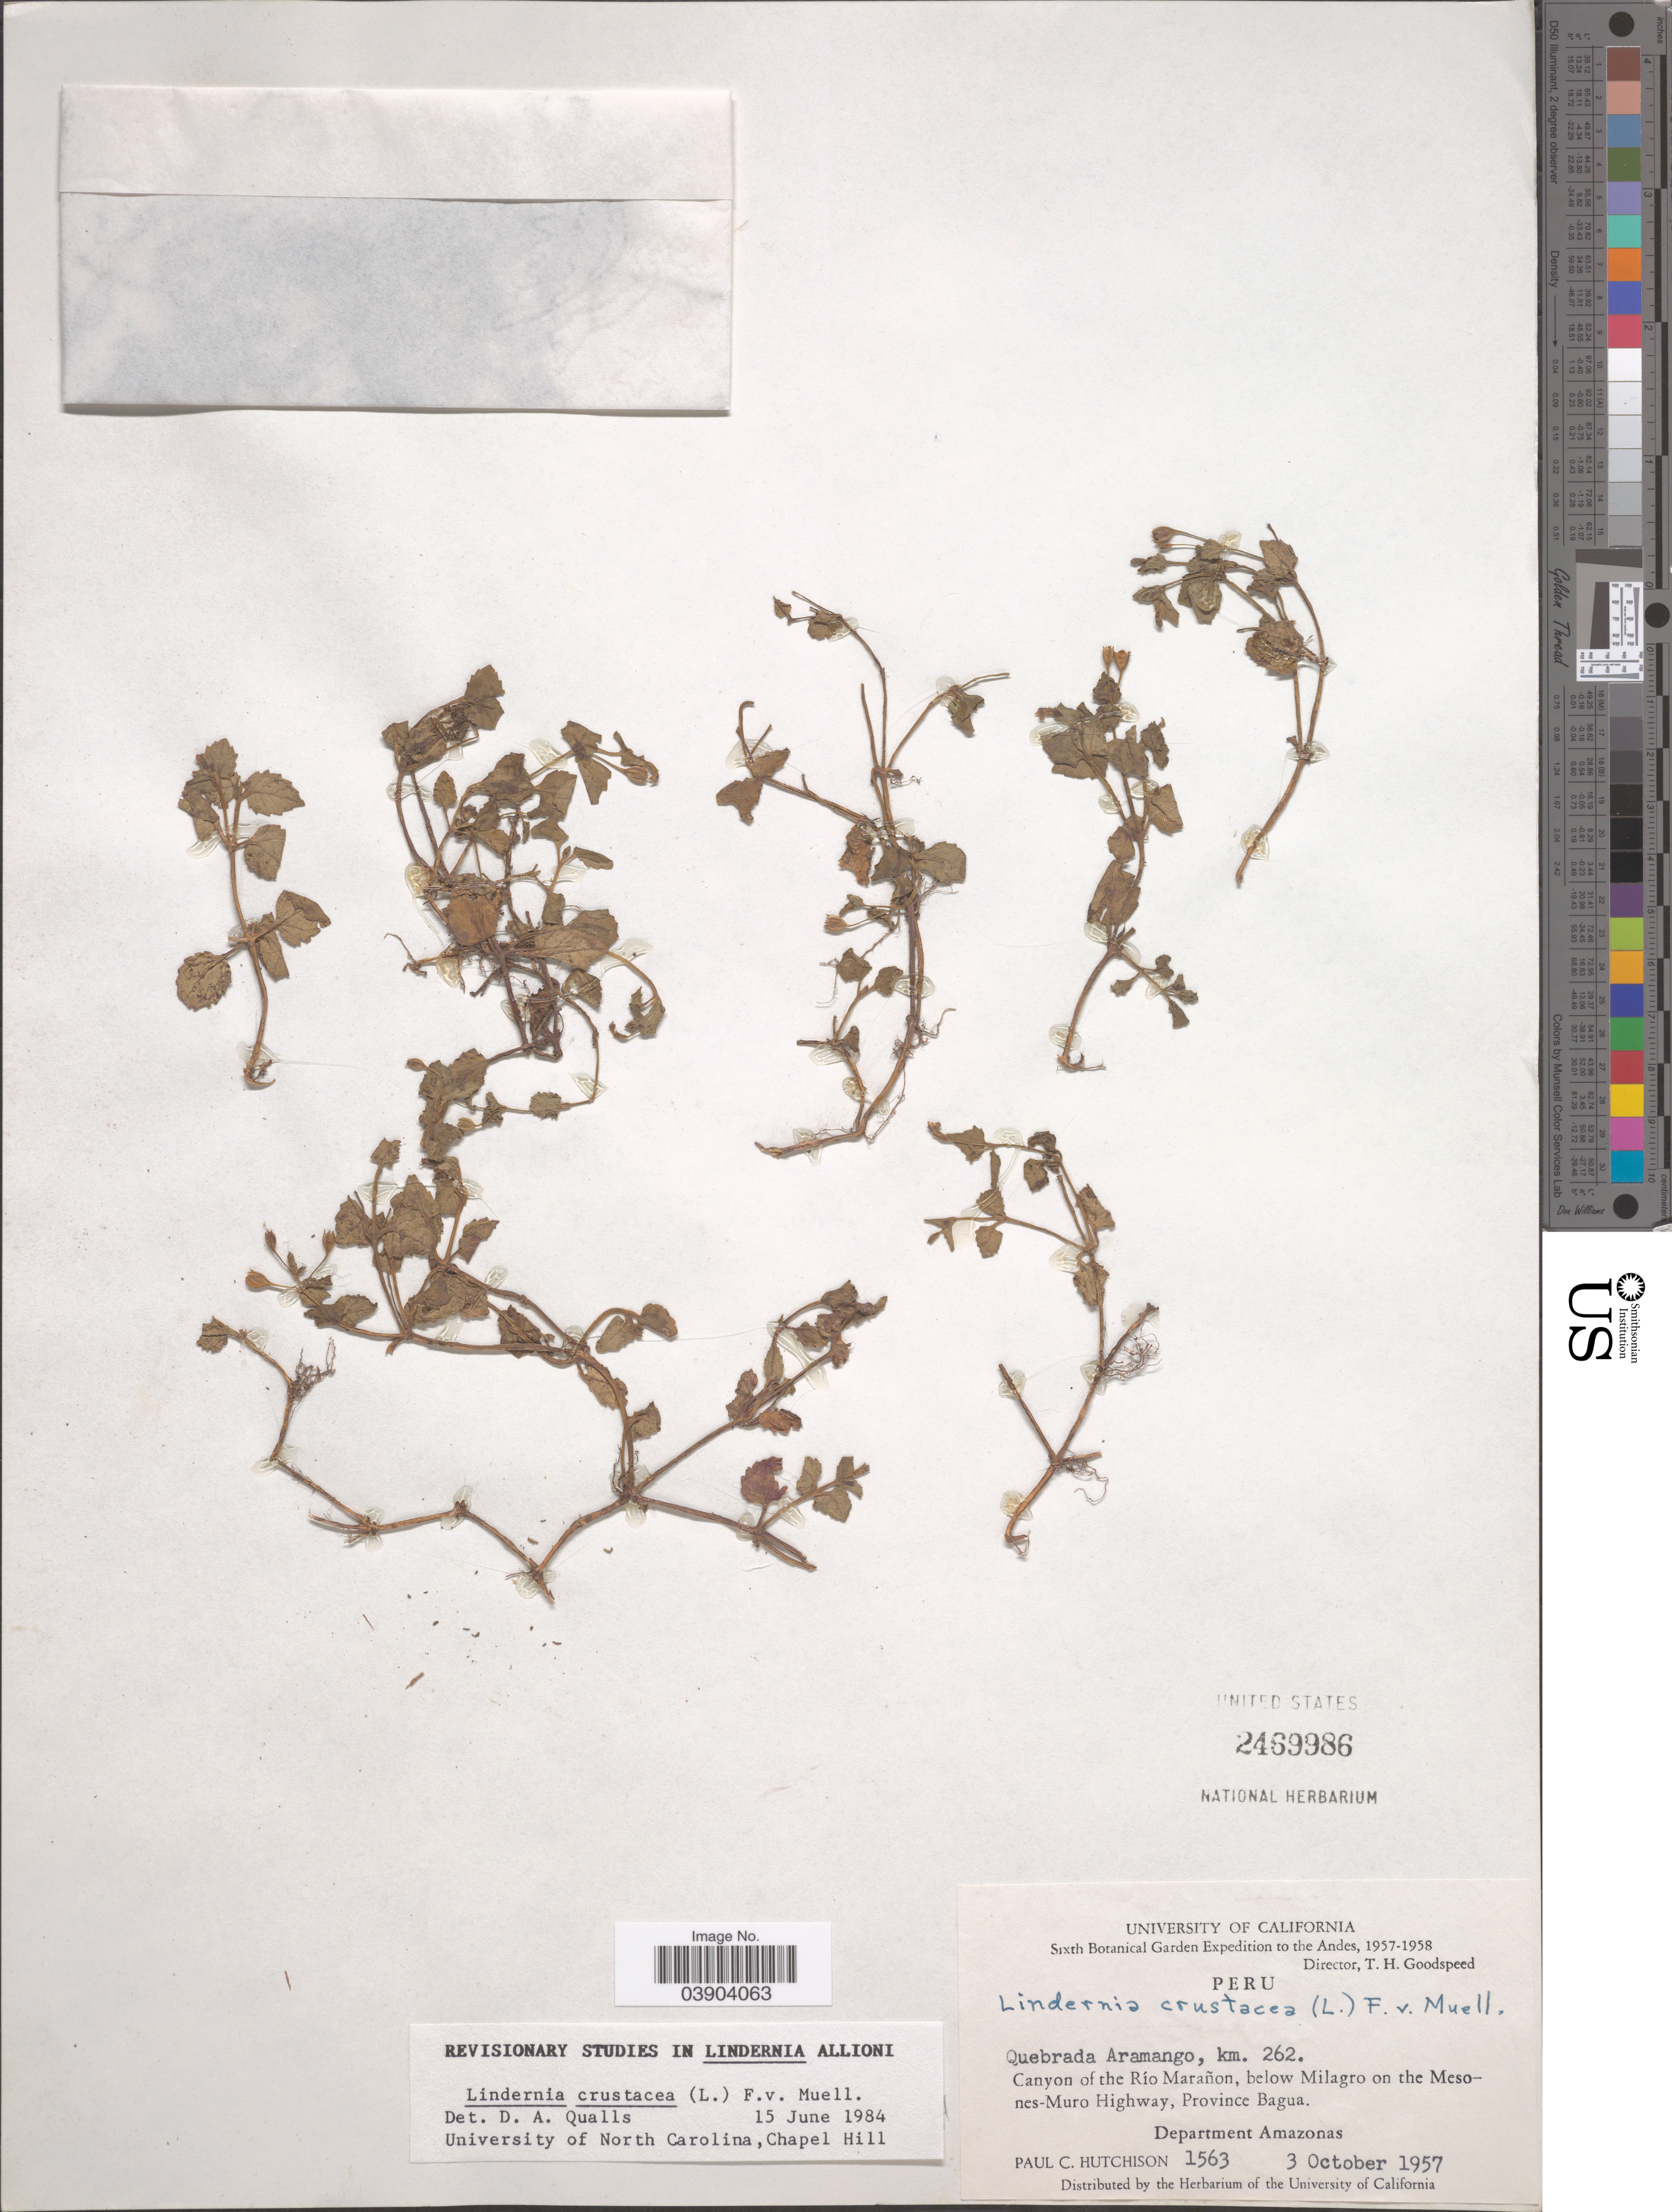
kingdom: Plantae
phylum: Tracheophyta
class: Magnoliopsida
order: Lamiales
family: Linderniaceae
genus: Lindernia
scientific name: Lindernia crustacea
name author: (L.) F. Muell.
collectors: P. C. Hutchison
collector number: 1563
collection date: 1957-10-03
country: Peru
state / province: Amazonas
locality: The Andes. Quebrada Aramango, km. 262. Canyon of the Río Marañon, below Milagro on the Mesones-Muro Highway, Province Bagua. Department Amazonas.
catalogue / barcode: US 2469986